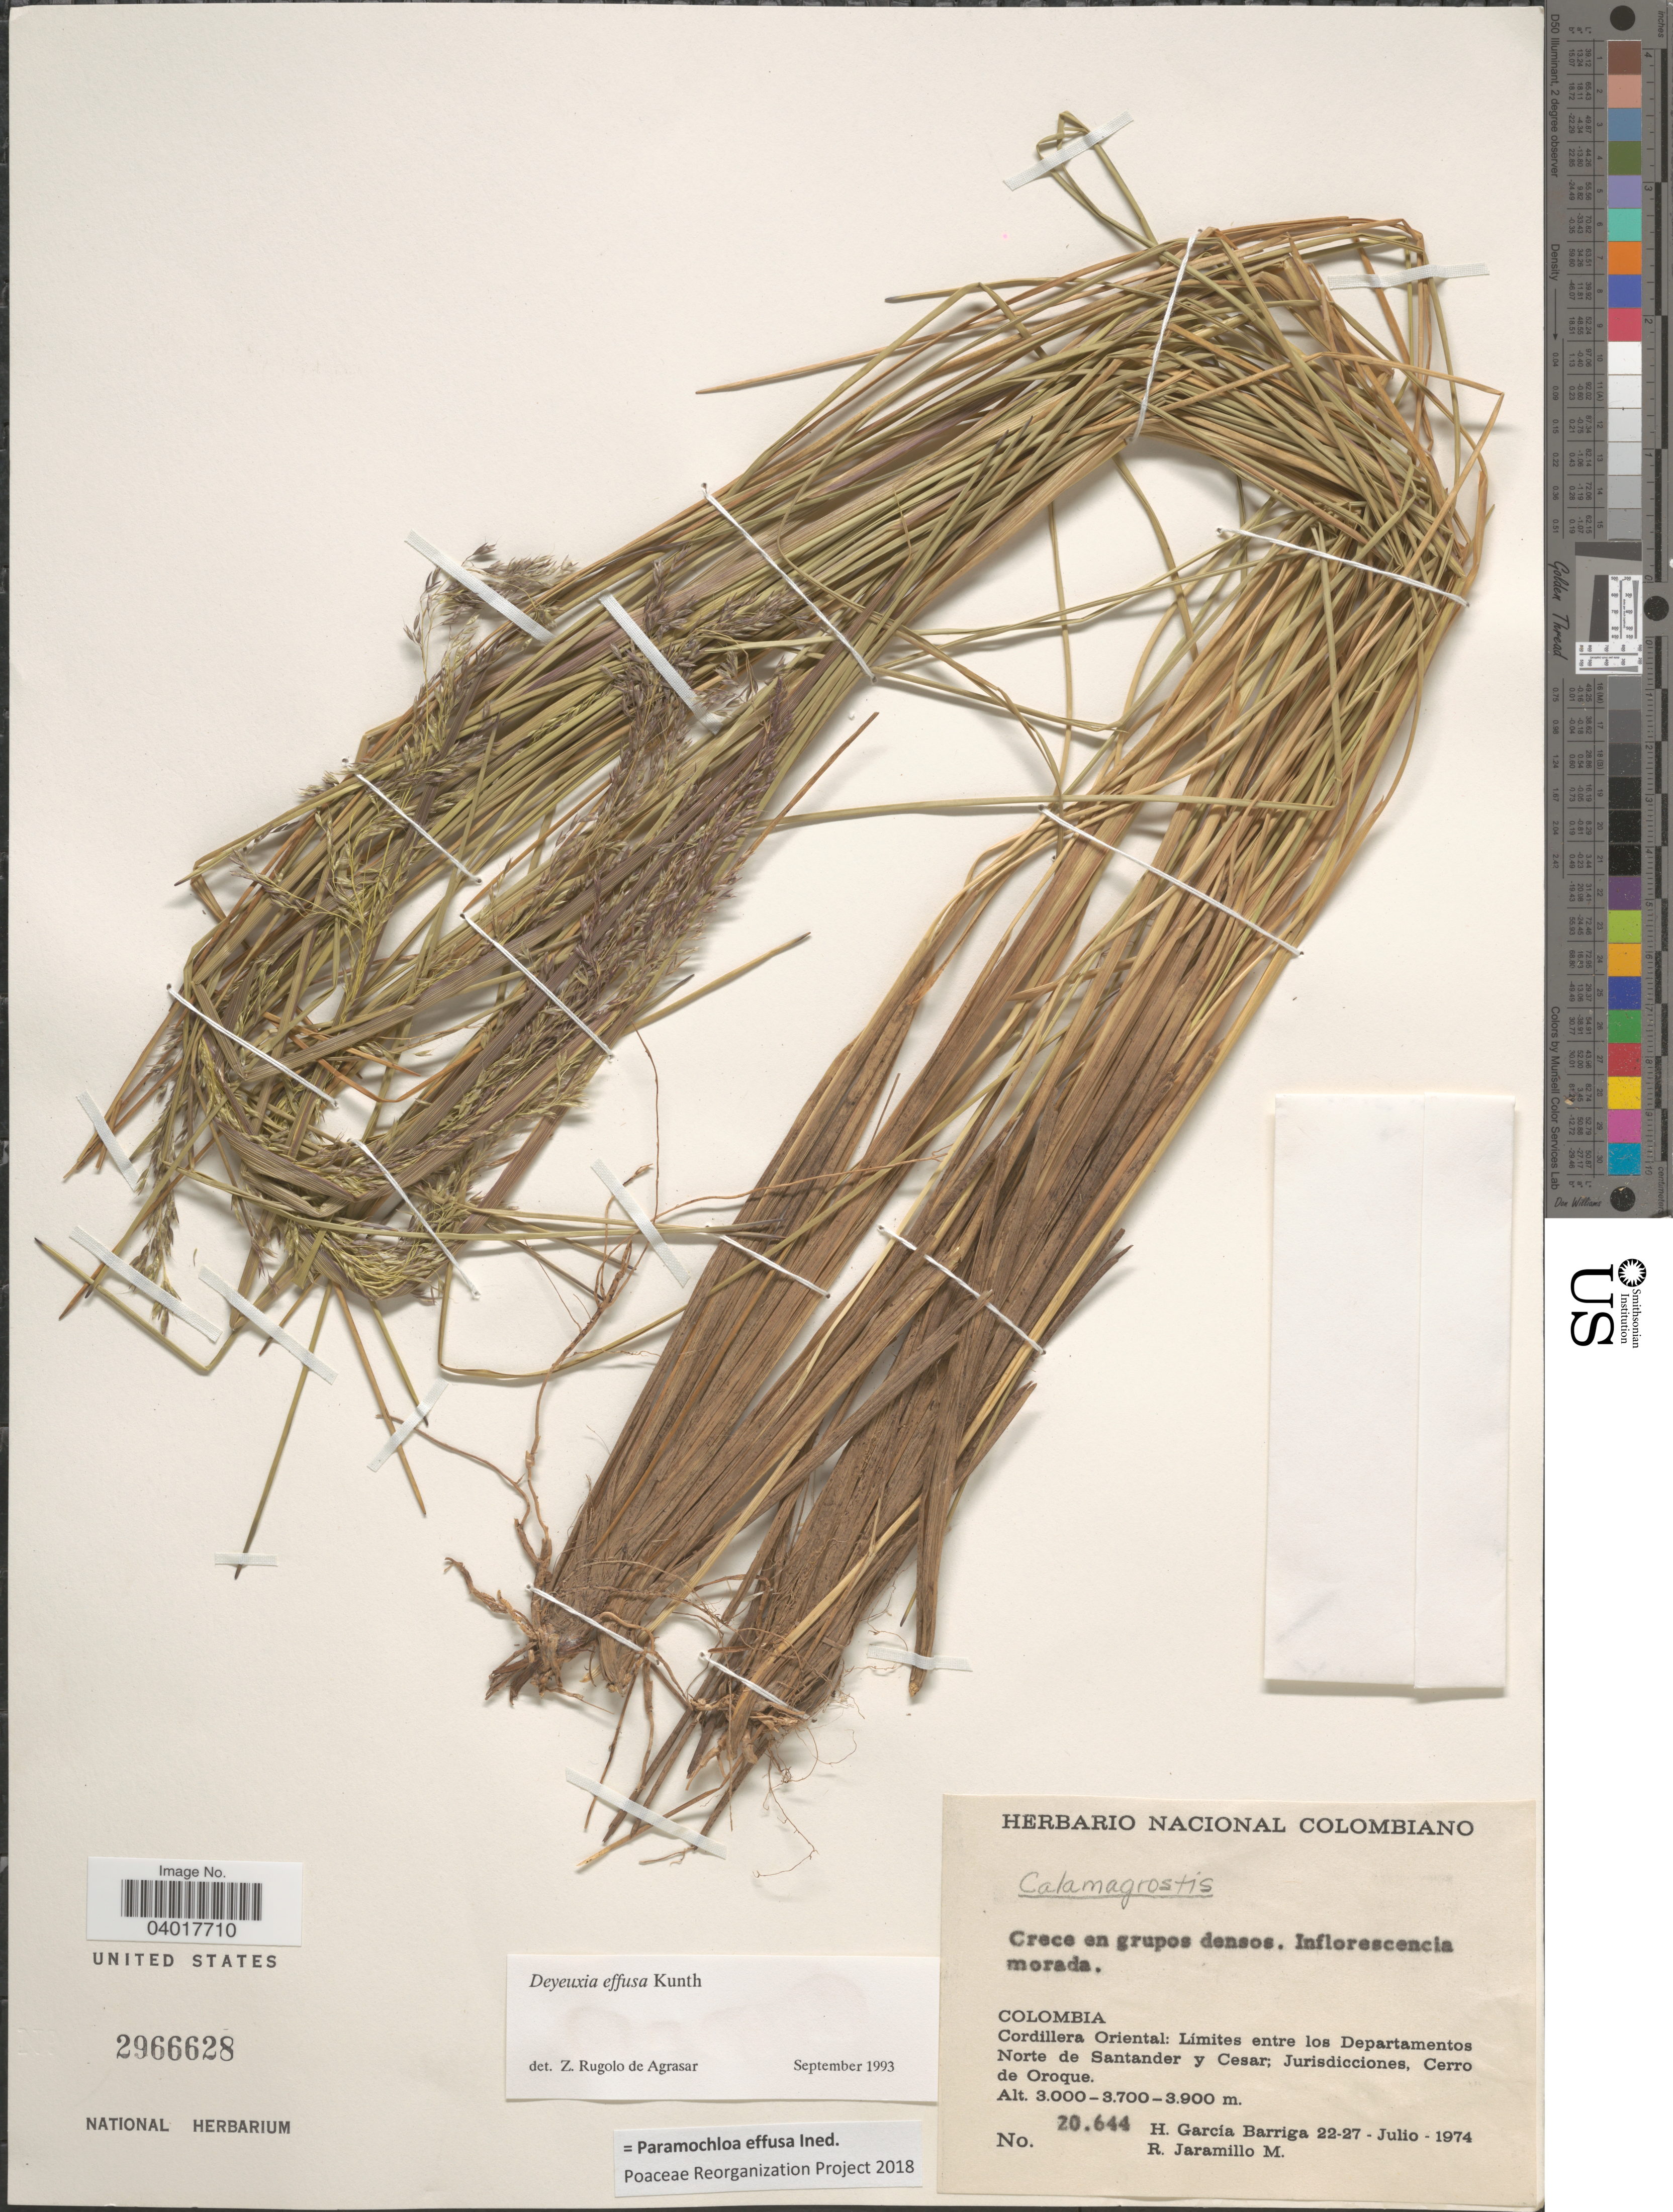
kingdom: Plantae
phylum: Tracheophyta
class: Liliopsida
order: Poales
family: Poaceae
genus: Paramochloa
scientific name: Paramochloa effusa ined.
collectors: H. García Barriga & R. Jaramillo M.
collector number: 20644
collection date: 1974-07-22/1974-07-27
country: Colombia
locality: Cordillera Oriental: Límites entre los Departamentos Norte de Santander y Cesar; Juridicciones, Cerro de Oroque.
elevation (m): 3000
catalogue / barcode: US 2966628